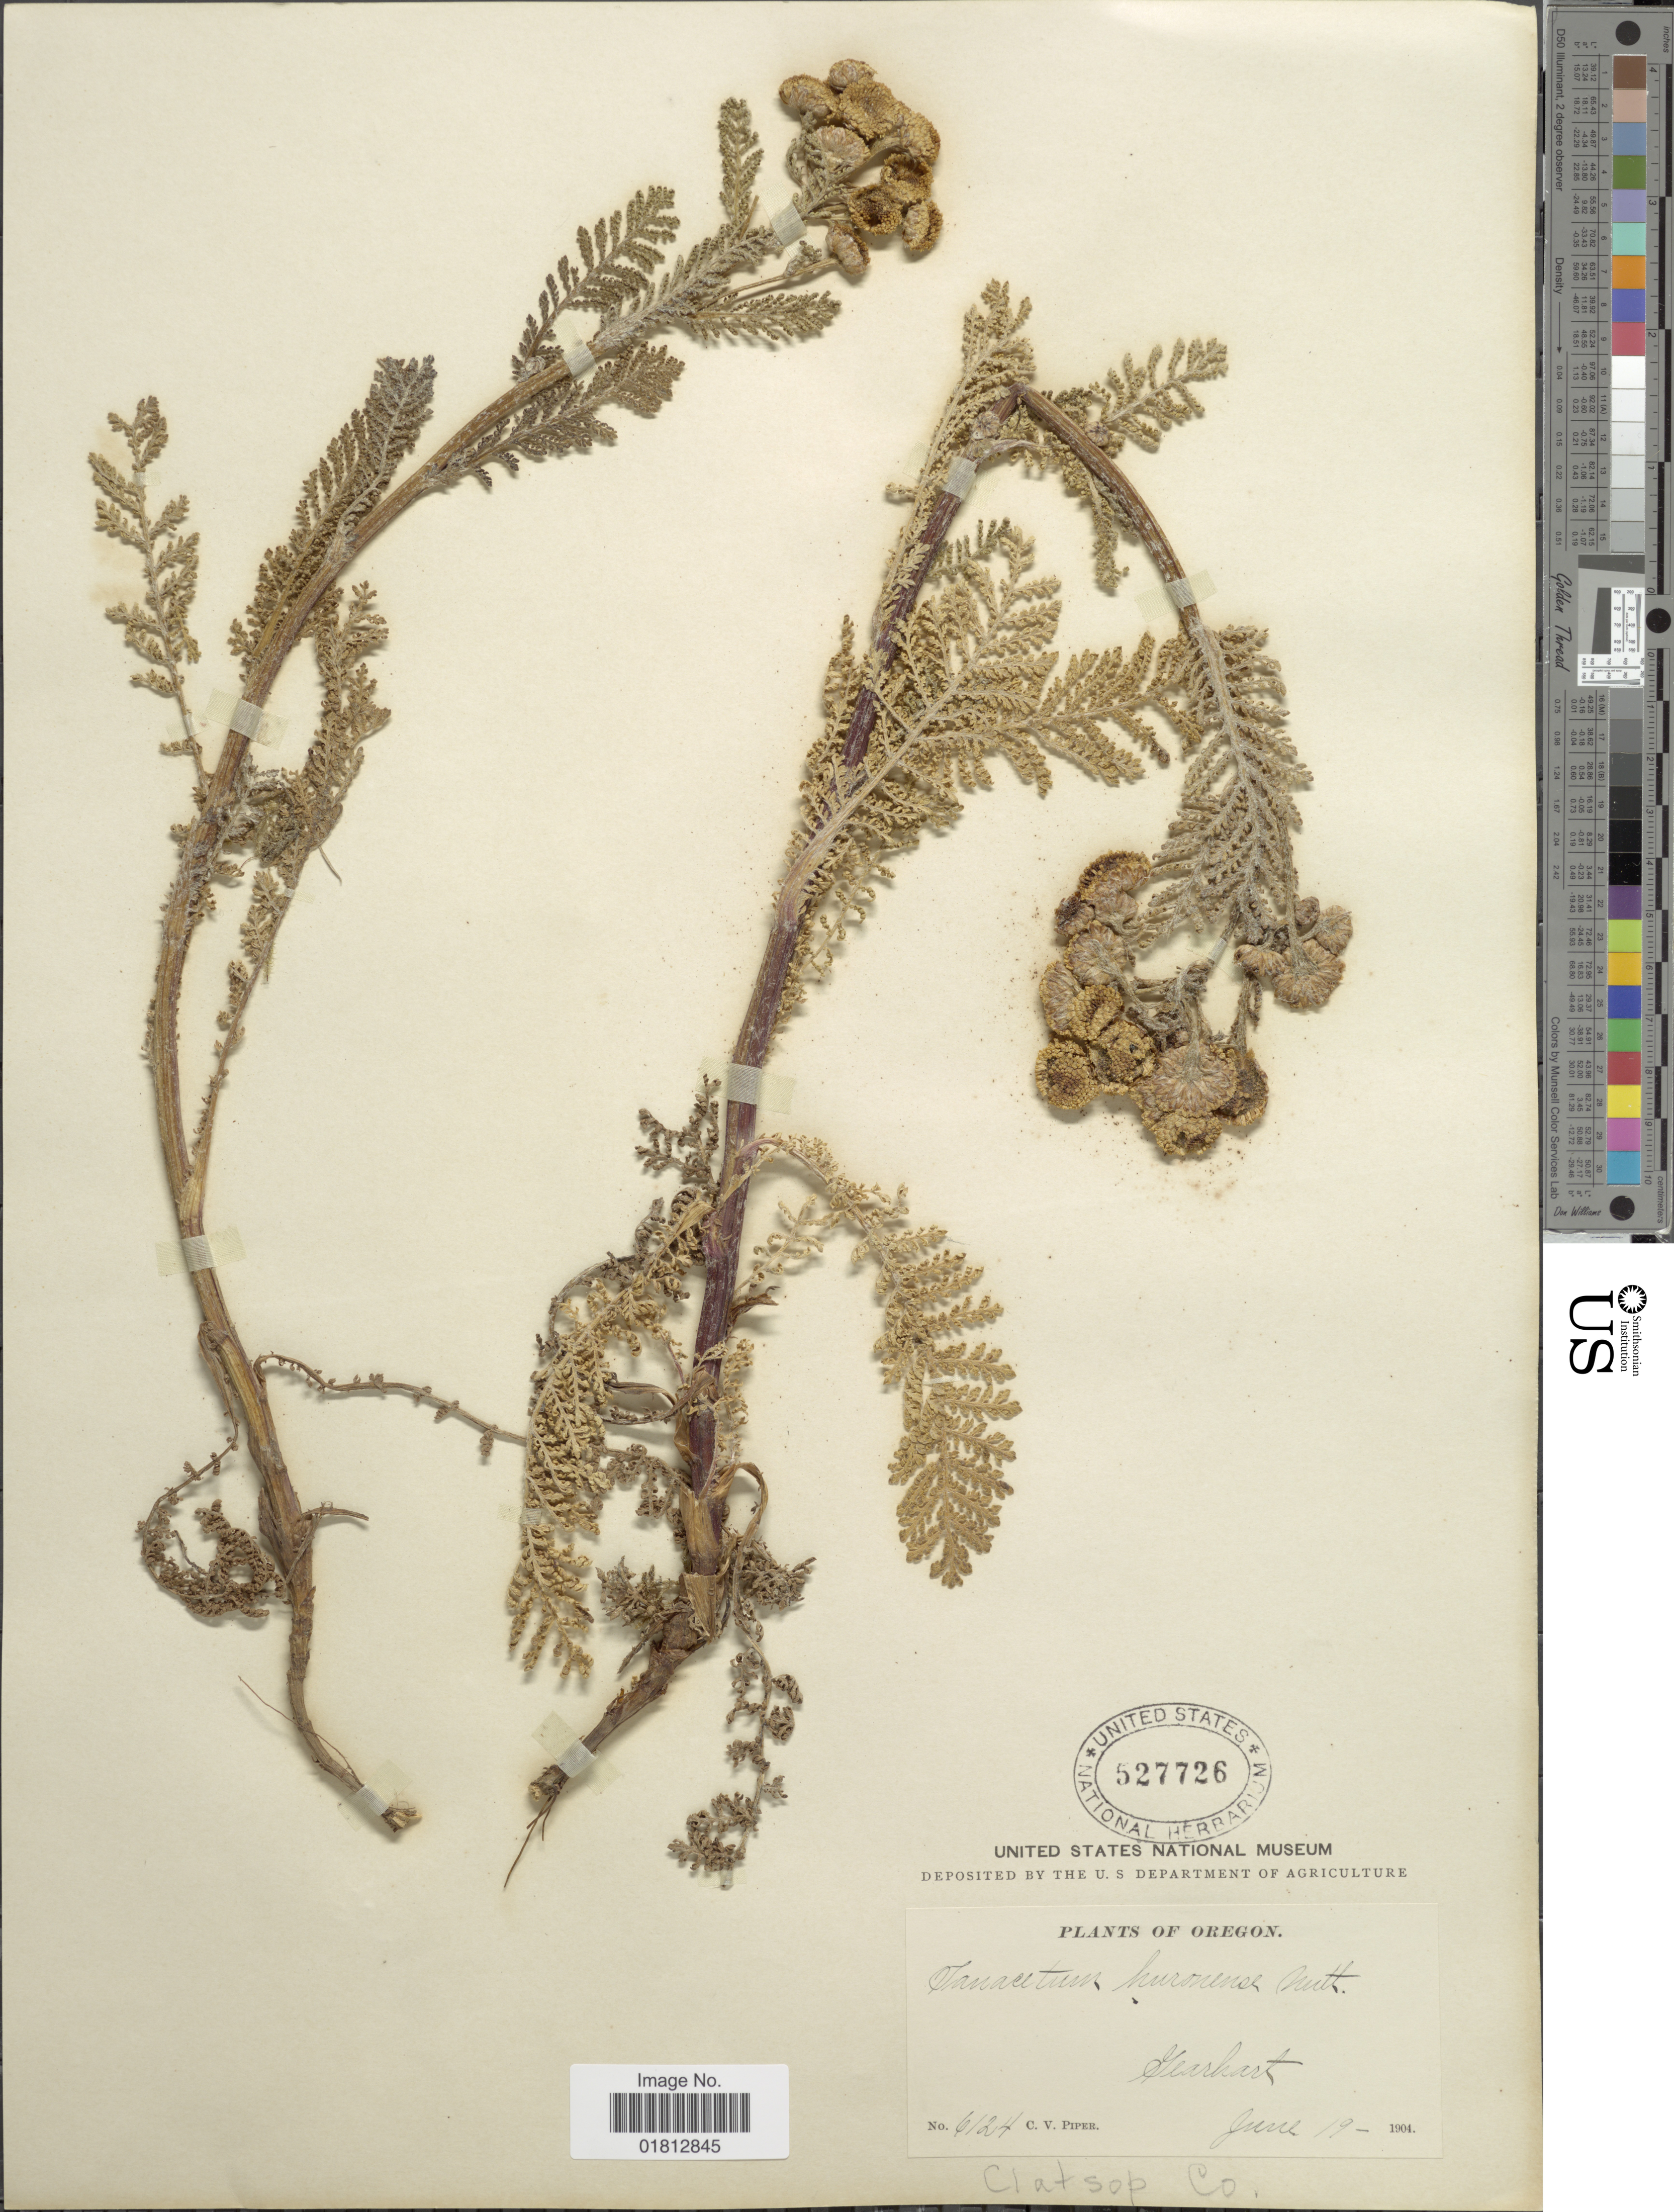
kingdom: Plantae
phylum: Tracheophyta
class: Magnoliopsida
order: Asterales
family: Asteraceae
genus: Tanacetum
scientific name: Tanacetum douglasii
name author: DC.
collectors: C. V. Piper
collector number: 6124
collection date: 1904-06-19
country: United States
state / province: Oregon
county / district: Clatsop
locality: Gearhart, Clatsop Co.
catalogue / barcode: US 527726